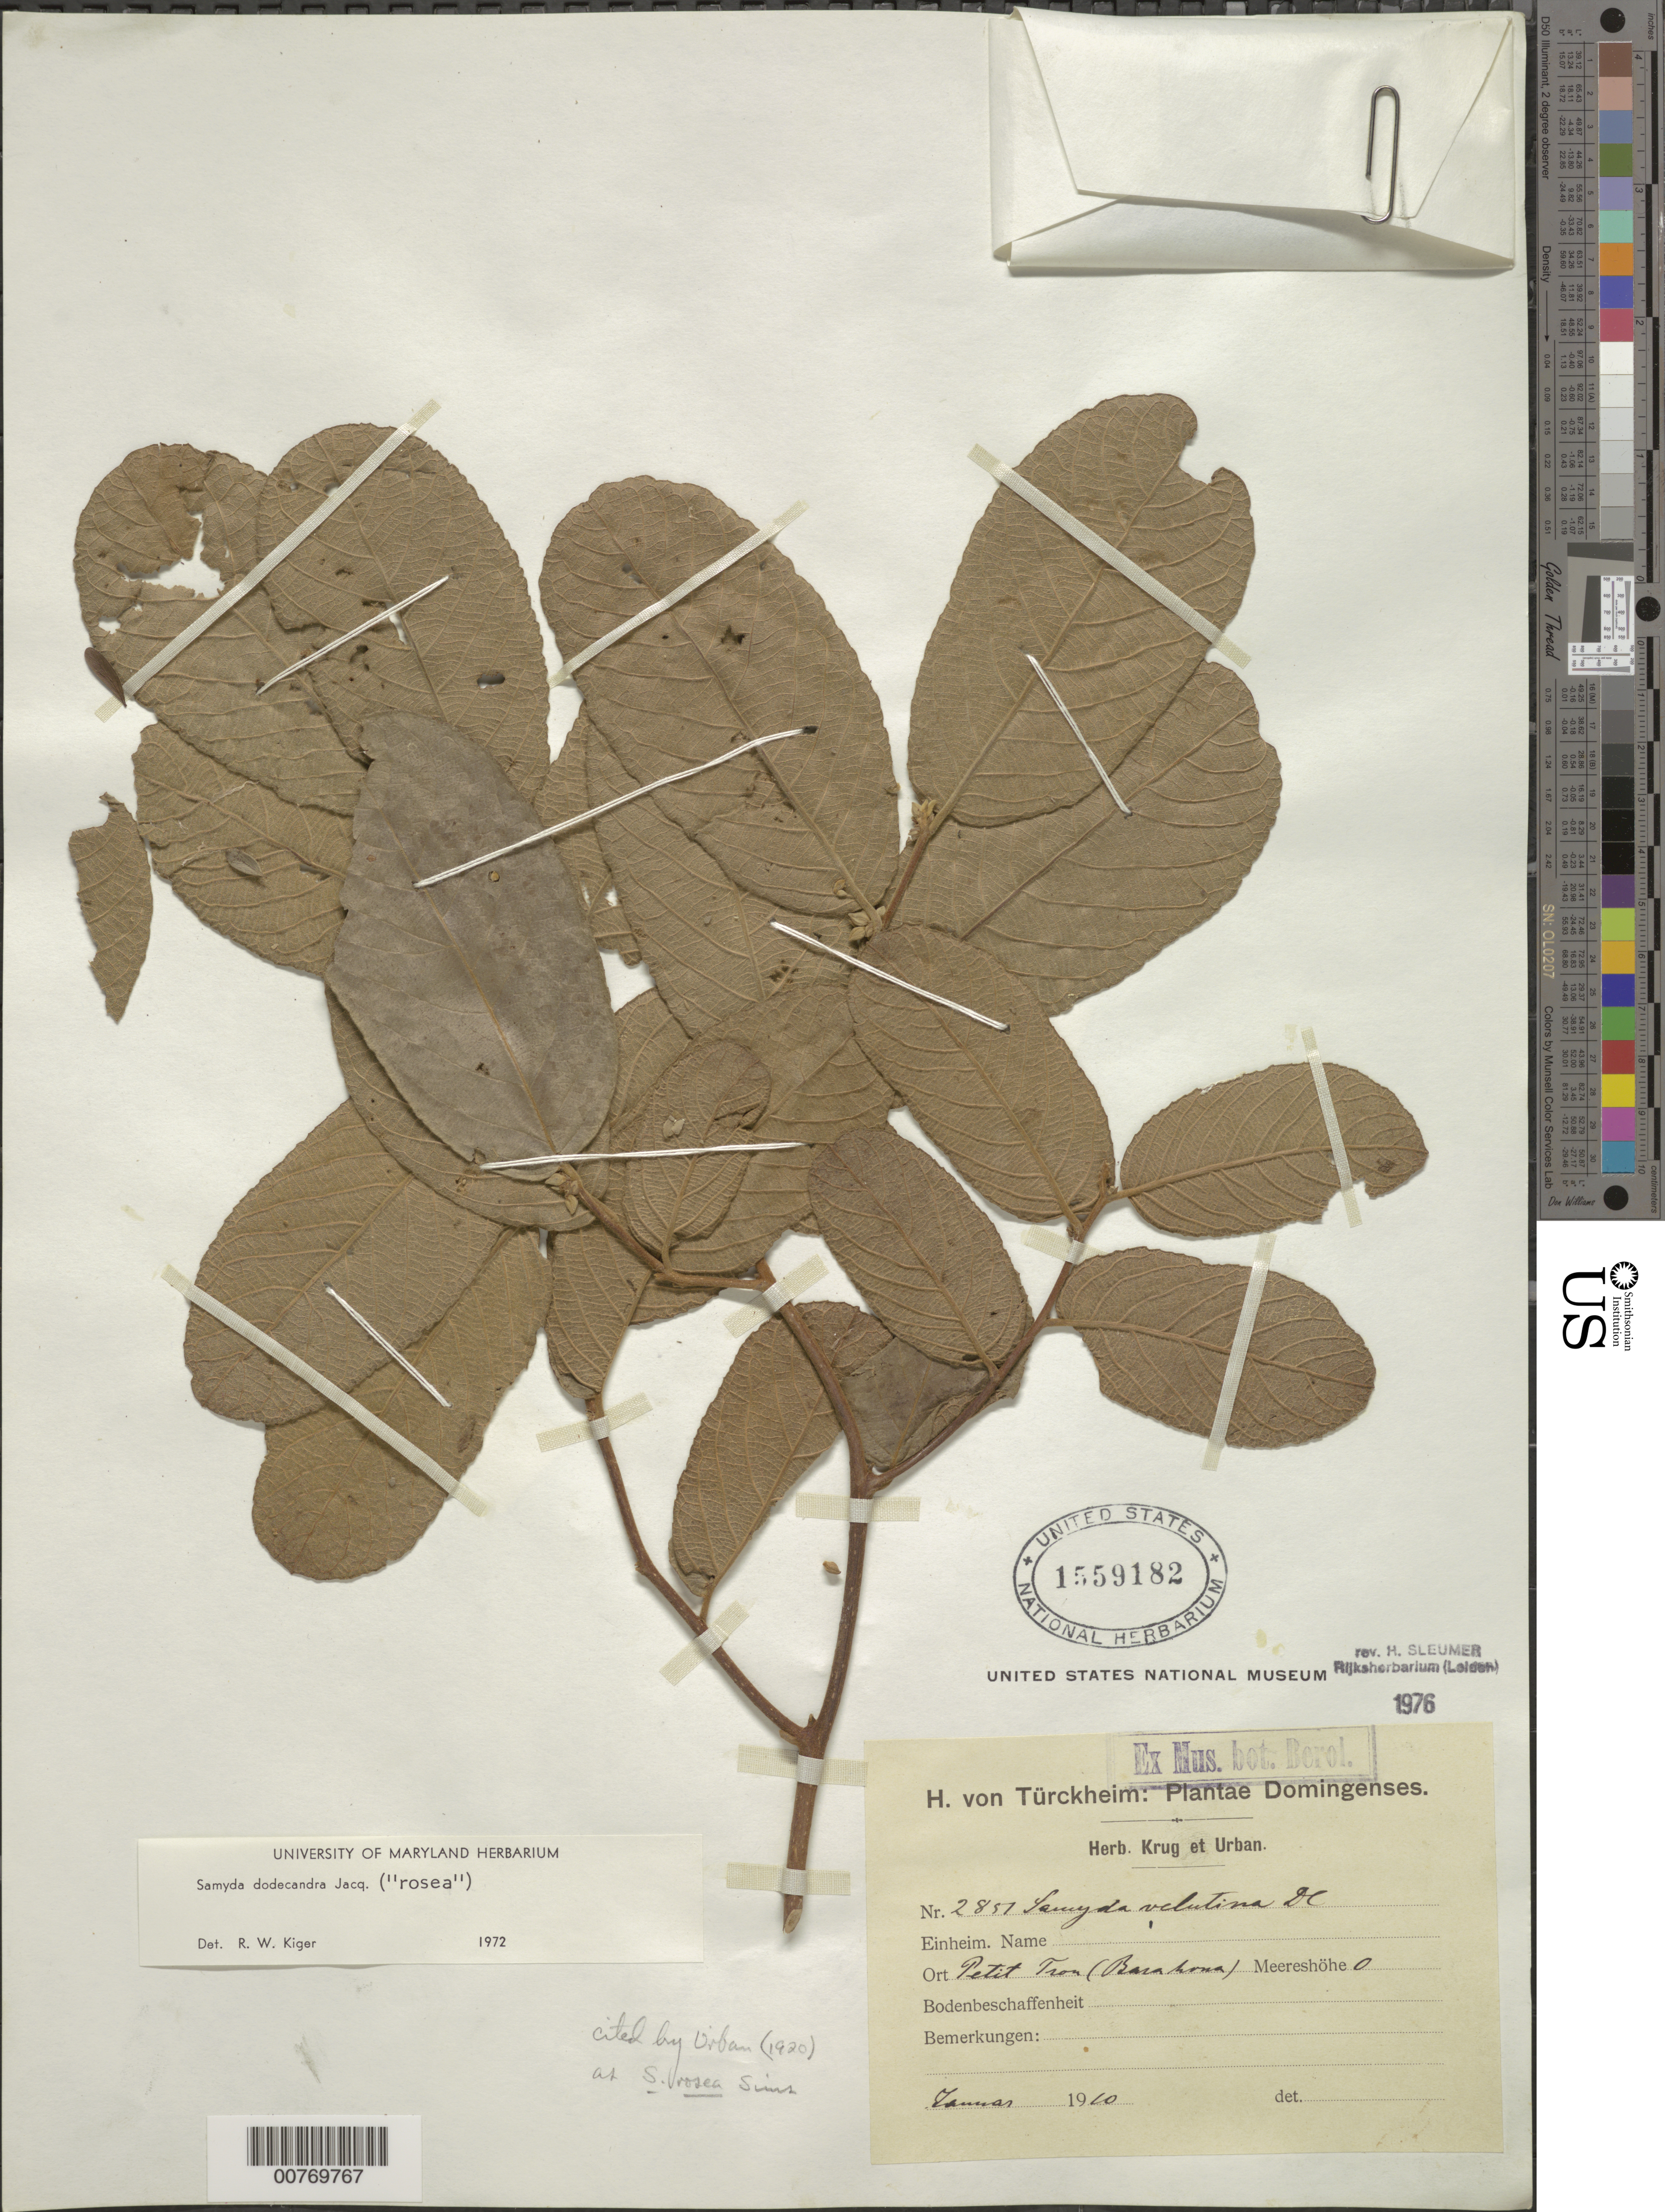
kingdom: Plantae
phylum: Tracheophyta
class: Magnoliopsida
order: Malpighiales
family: Salicaceae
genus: Casearia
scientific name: Casearia dodecandra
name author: (Jacq.) T. Samar. & M.H. Alford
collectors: H. von Türckheim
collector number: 2857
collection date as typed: Jan 1910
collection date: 1910-01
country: Dominican Republic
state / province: Barahona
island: Hispaniola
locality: Petit Tron.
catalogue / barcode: US 1559182